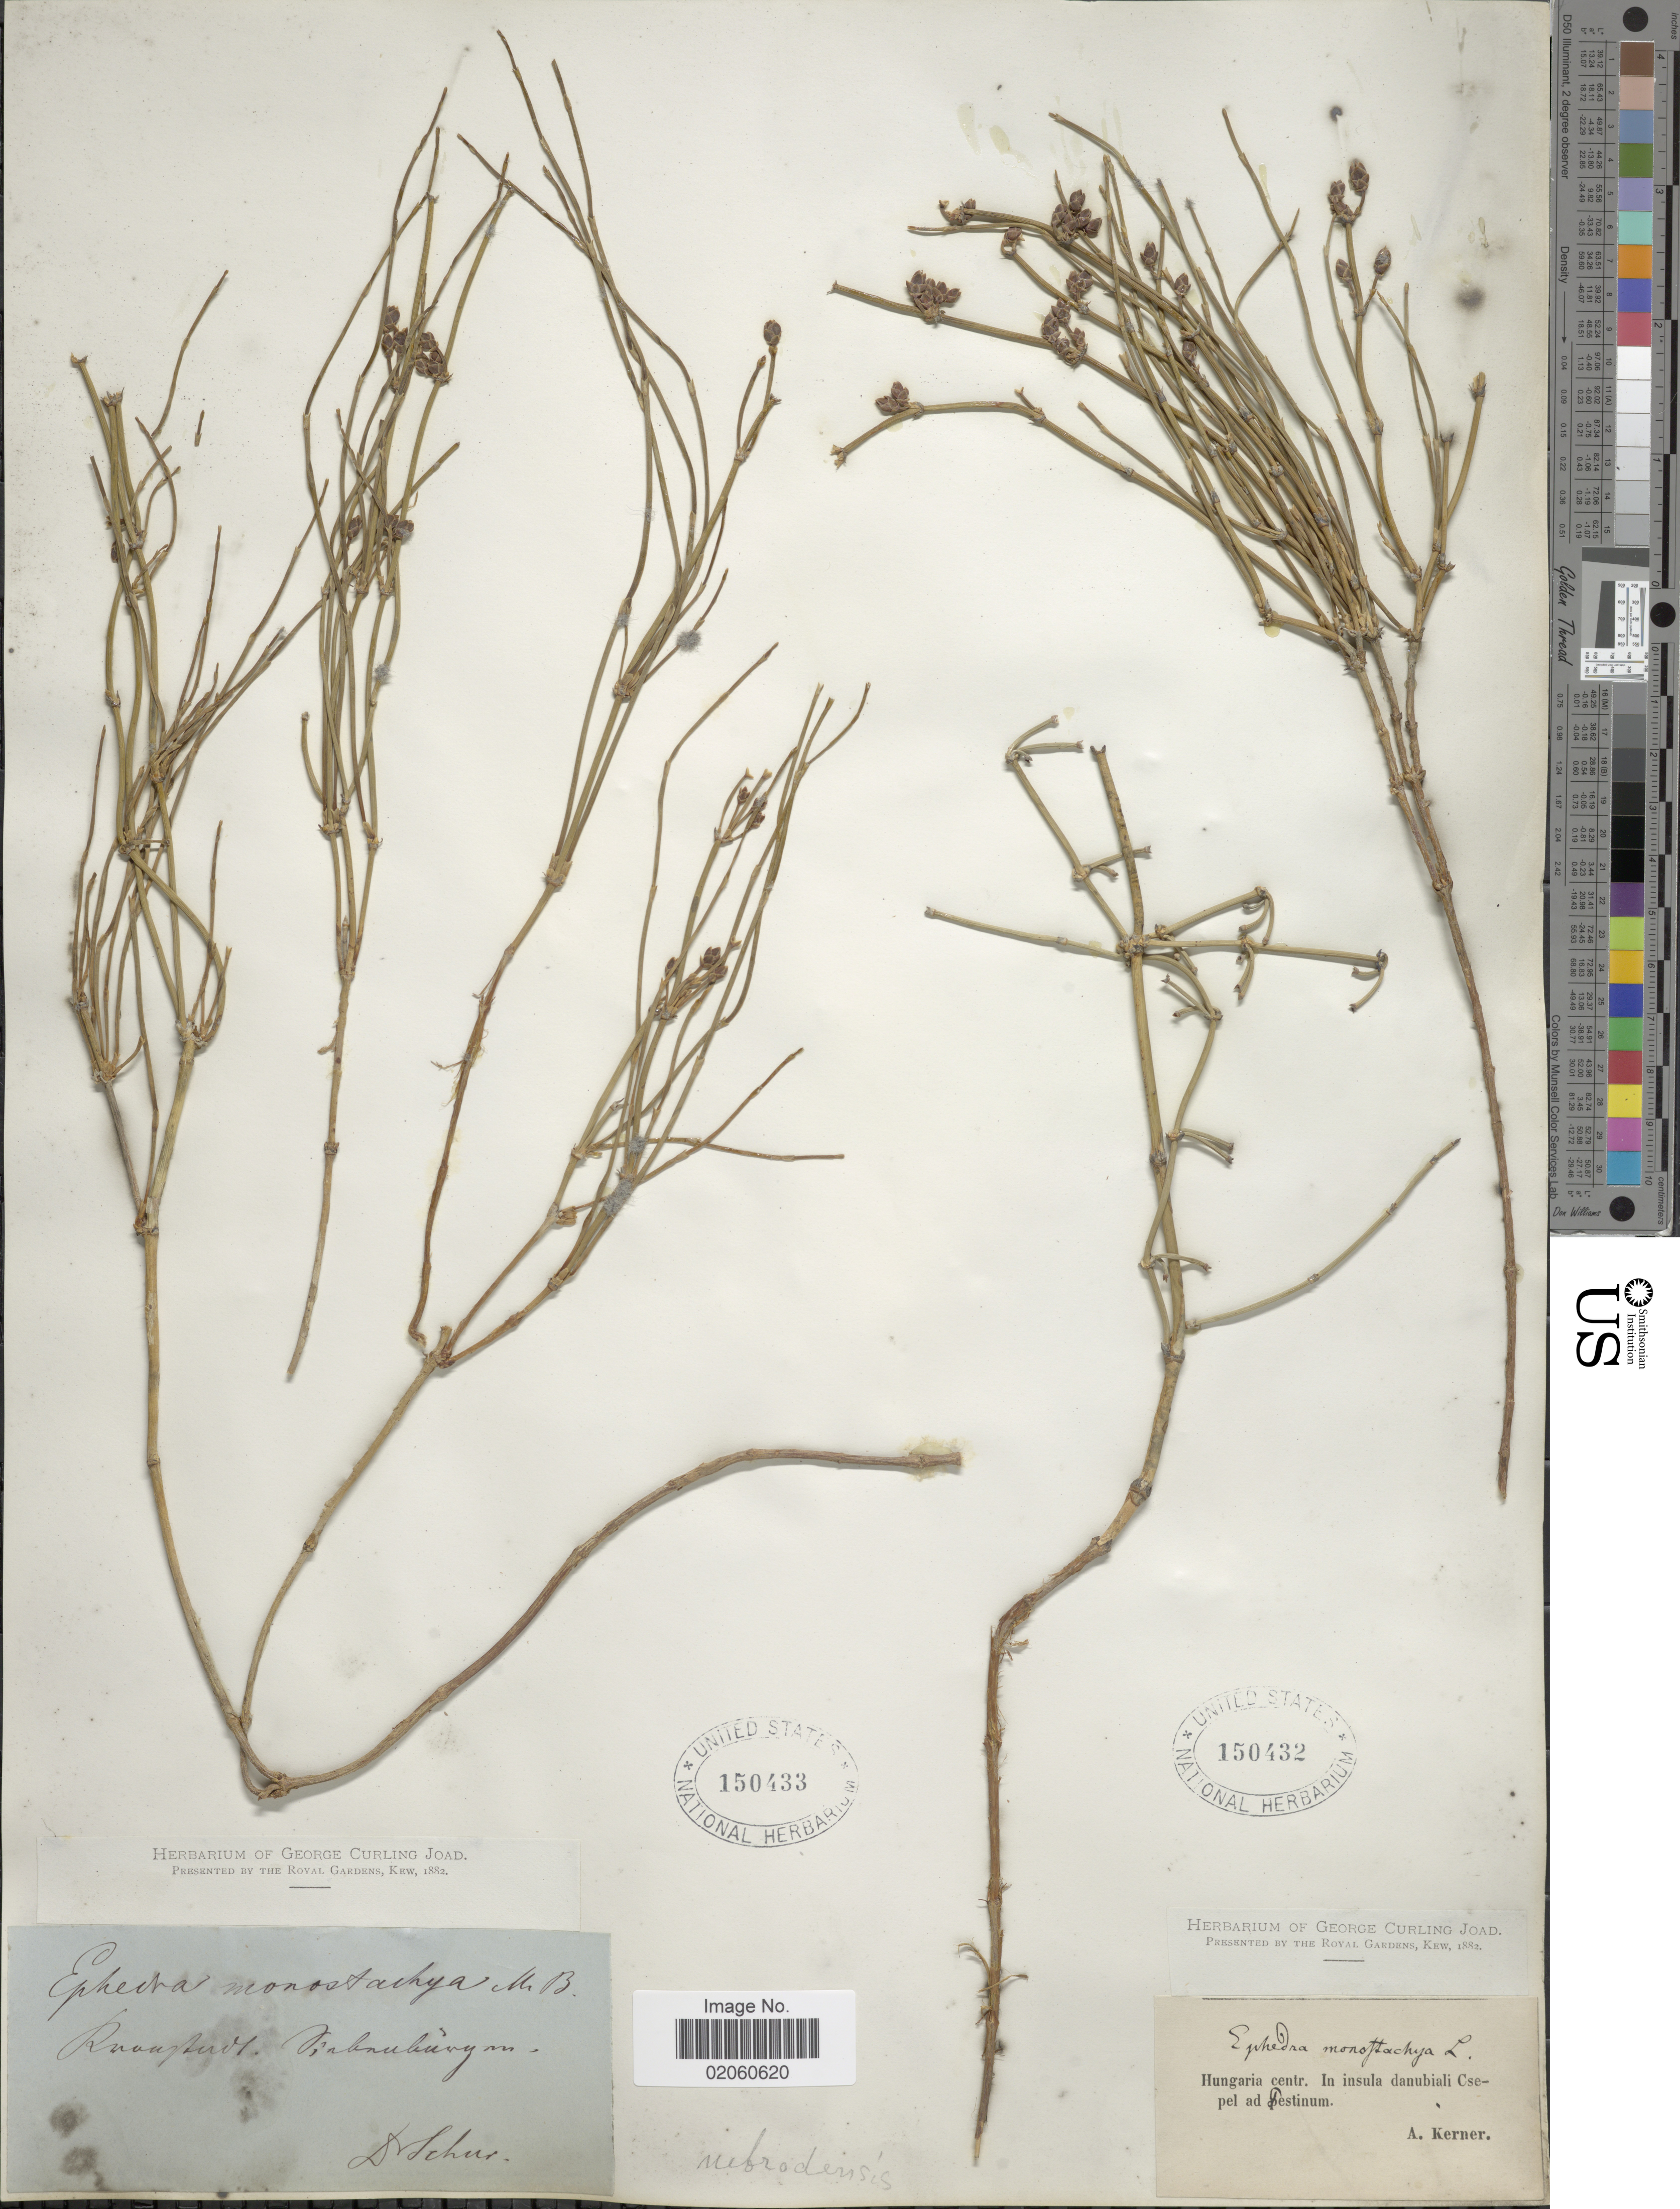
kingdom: Plantae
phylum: Tracheophyta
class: Gnetopsida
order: Ephedrales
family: Ephedraceae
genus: Ephedra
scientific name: Ephedra nebrodensis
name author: Tineo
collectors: A. Kerner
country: Hungary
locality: Hungaria centr., in insula danubiali Csepel ad Testinum. [interpreted]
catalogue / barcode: US 150432